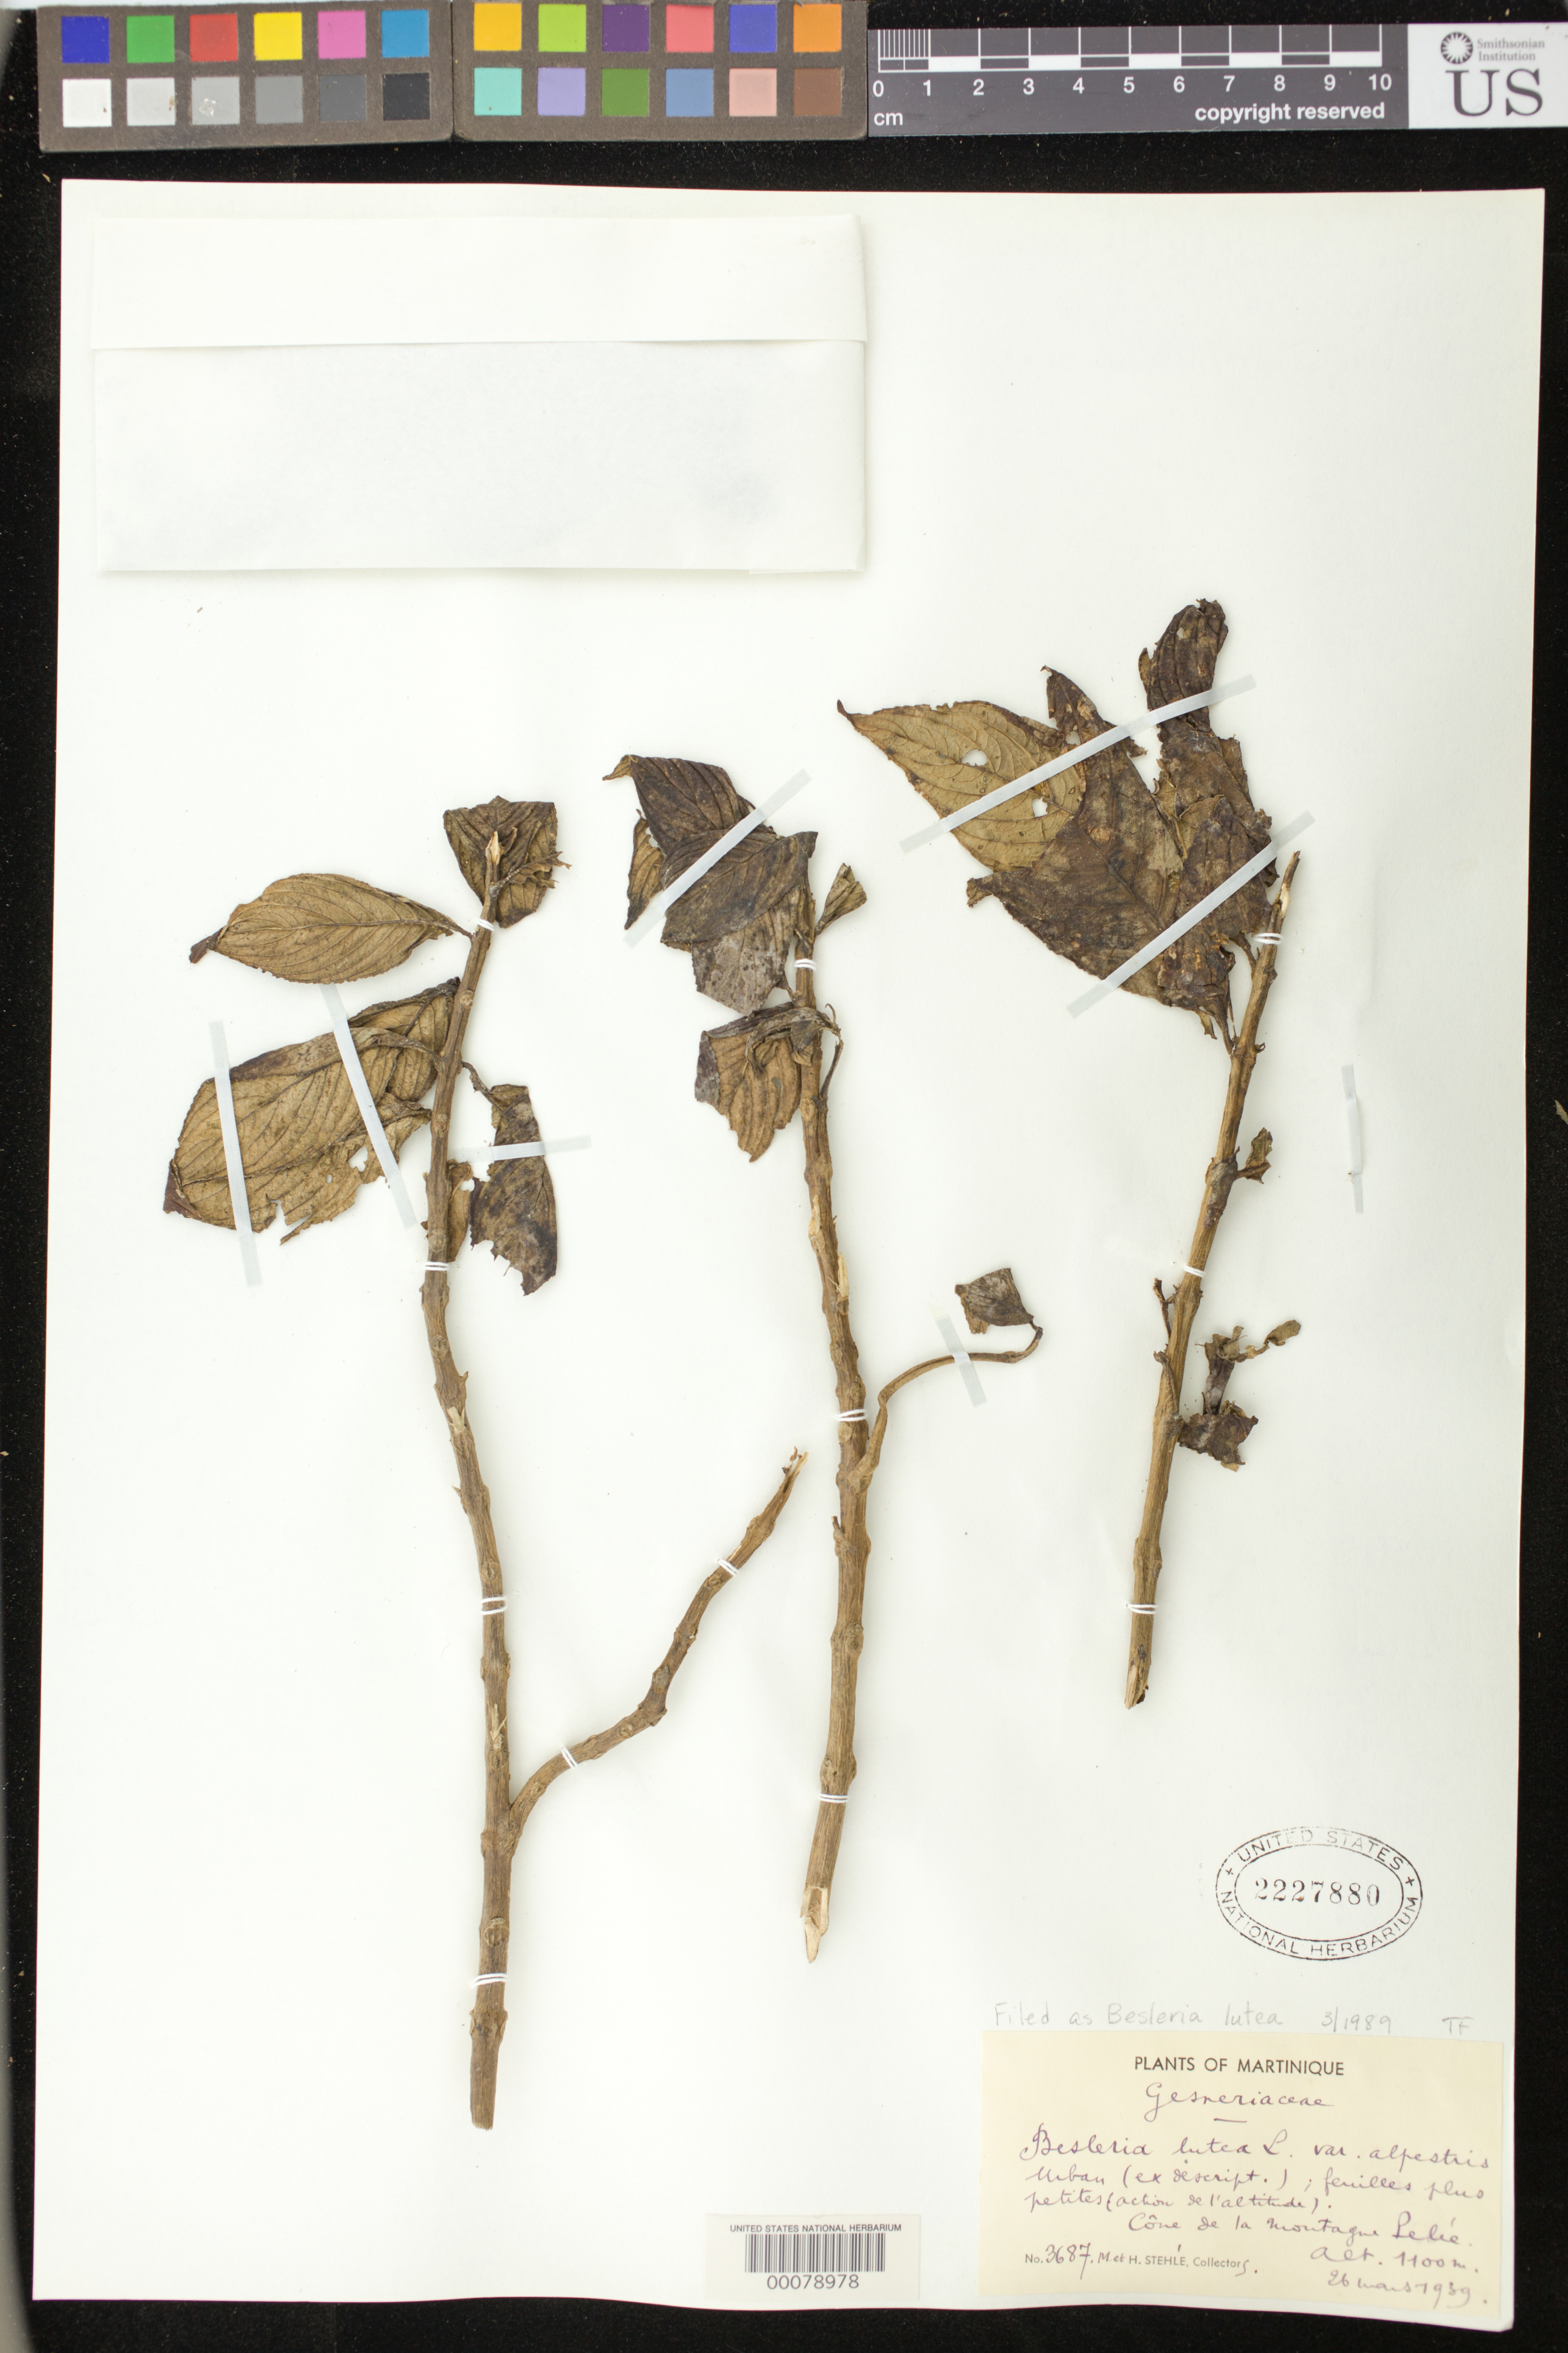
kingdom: Plantae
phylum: Tracheophyta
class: Magnoliopsida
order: Lamiales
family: Gesneriaceae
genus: Besleria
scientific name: Besleria lutea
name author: L.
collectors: M. Stehlé & H. Stehlé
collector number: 3687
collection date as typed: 26 Mar 1939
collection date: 1939-03-26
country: Martinique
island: Martinique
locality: Cone of Montagne Pelie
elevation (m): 1100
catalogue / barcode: US 2227880